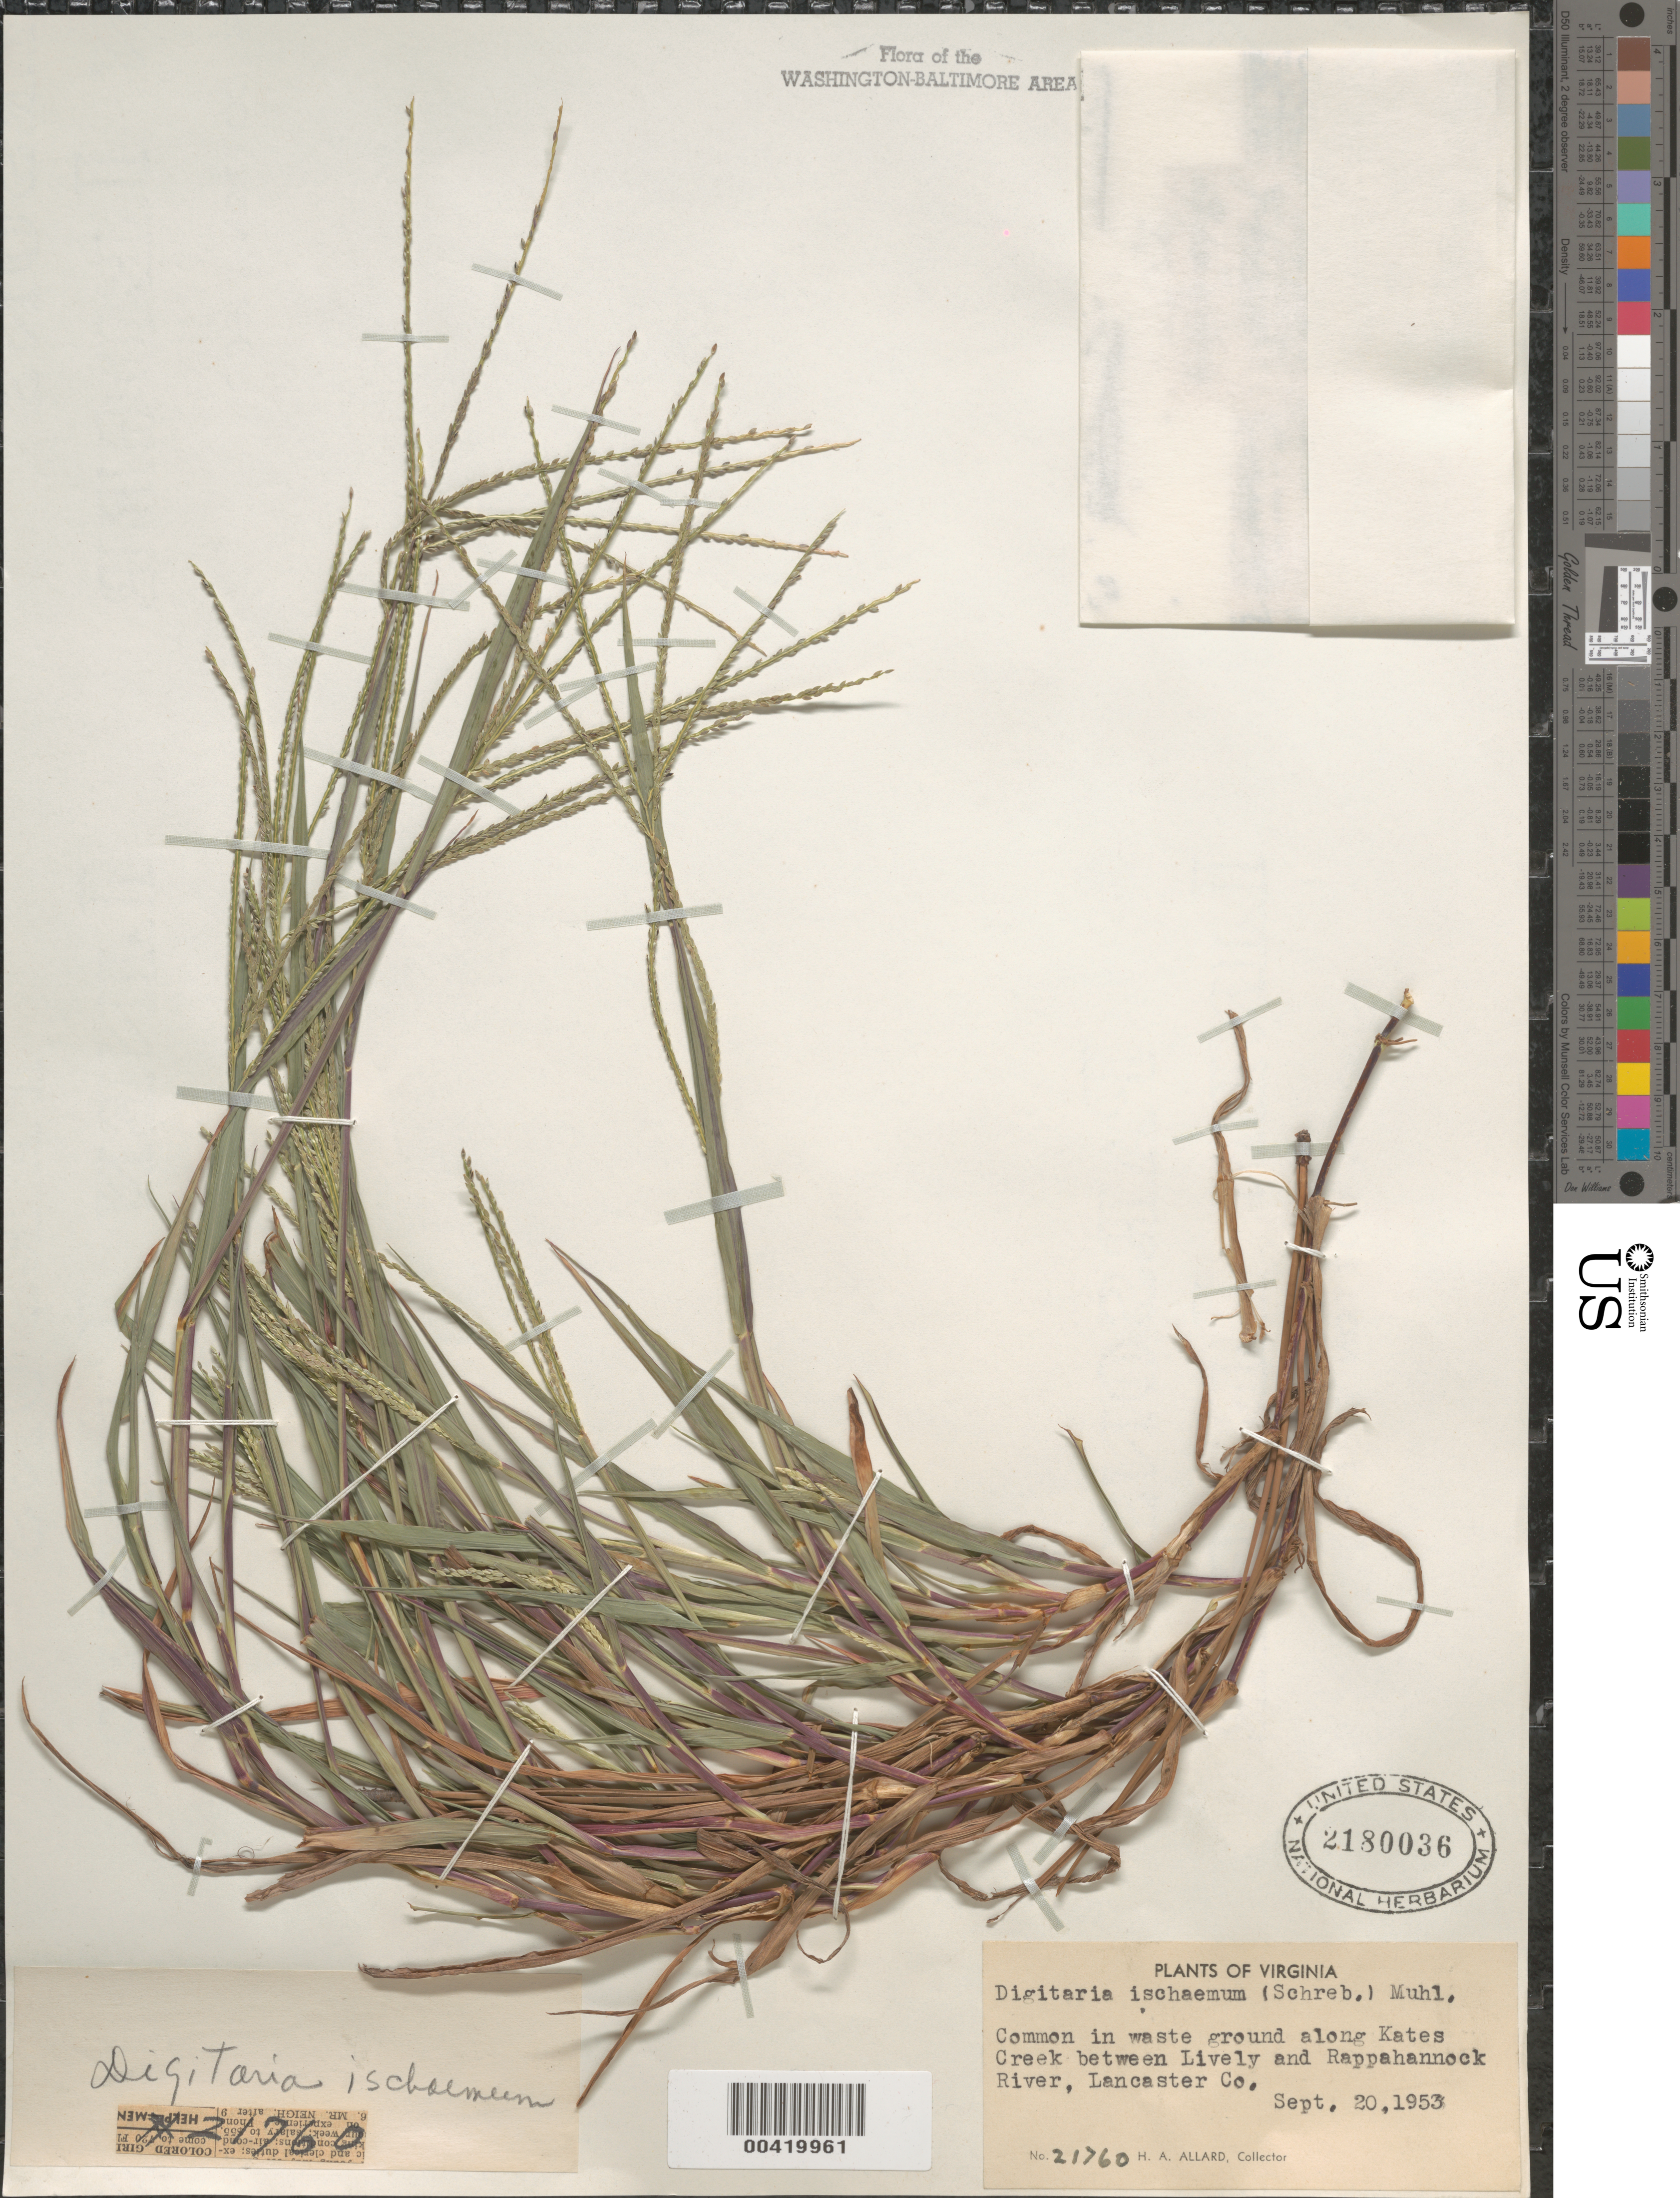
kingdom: Plantae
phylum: Tracheophyta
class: Liliopsida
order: Poales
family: Poaceae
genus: Digitaria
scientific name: Digitaria ischaemum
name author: (Schreber) Schreber ex Muhl.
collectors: H. A. Allard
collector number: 21760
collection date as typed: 20 Sep 1953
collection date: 1953-09-20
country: United States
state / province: Virginia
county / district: Lancaster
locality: Kates Creek between Lively and Rappahannock River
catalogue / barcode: US 2180036